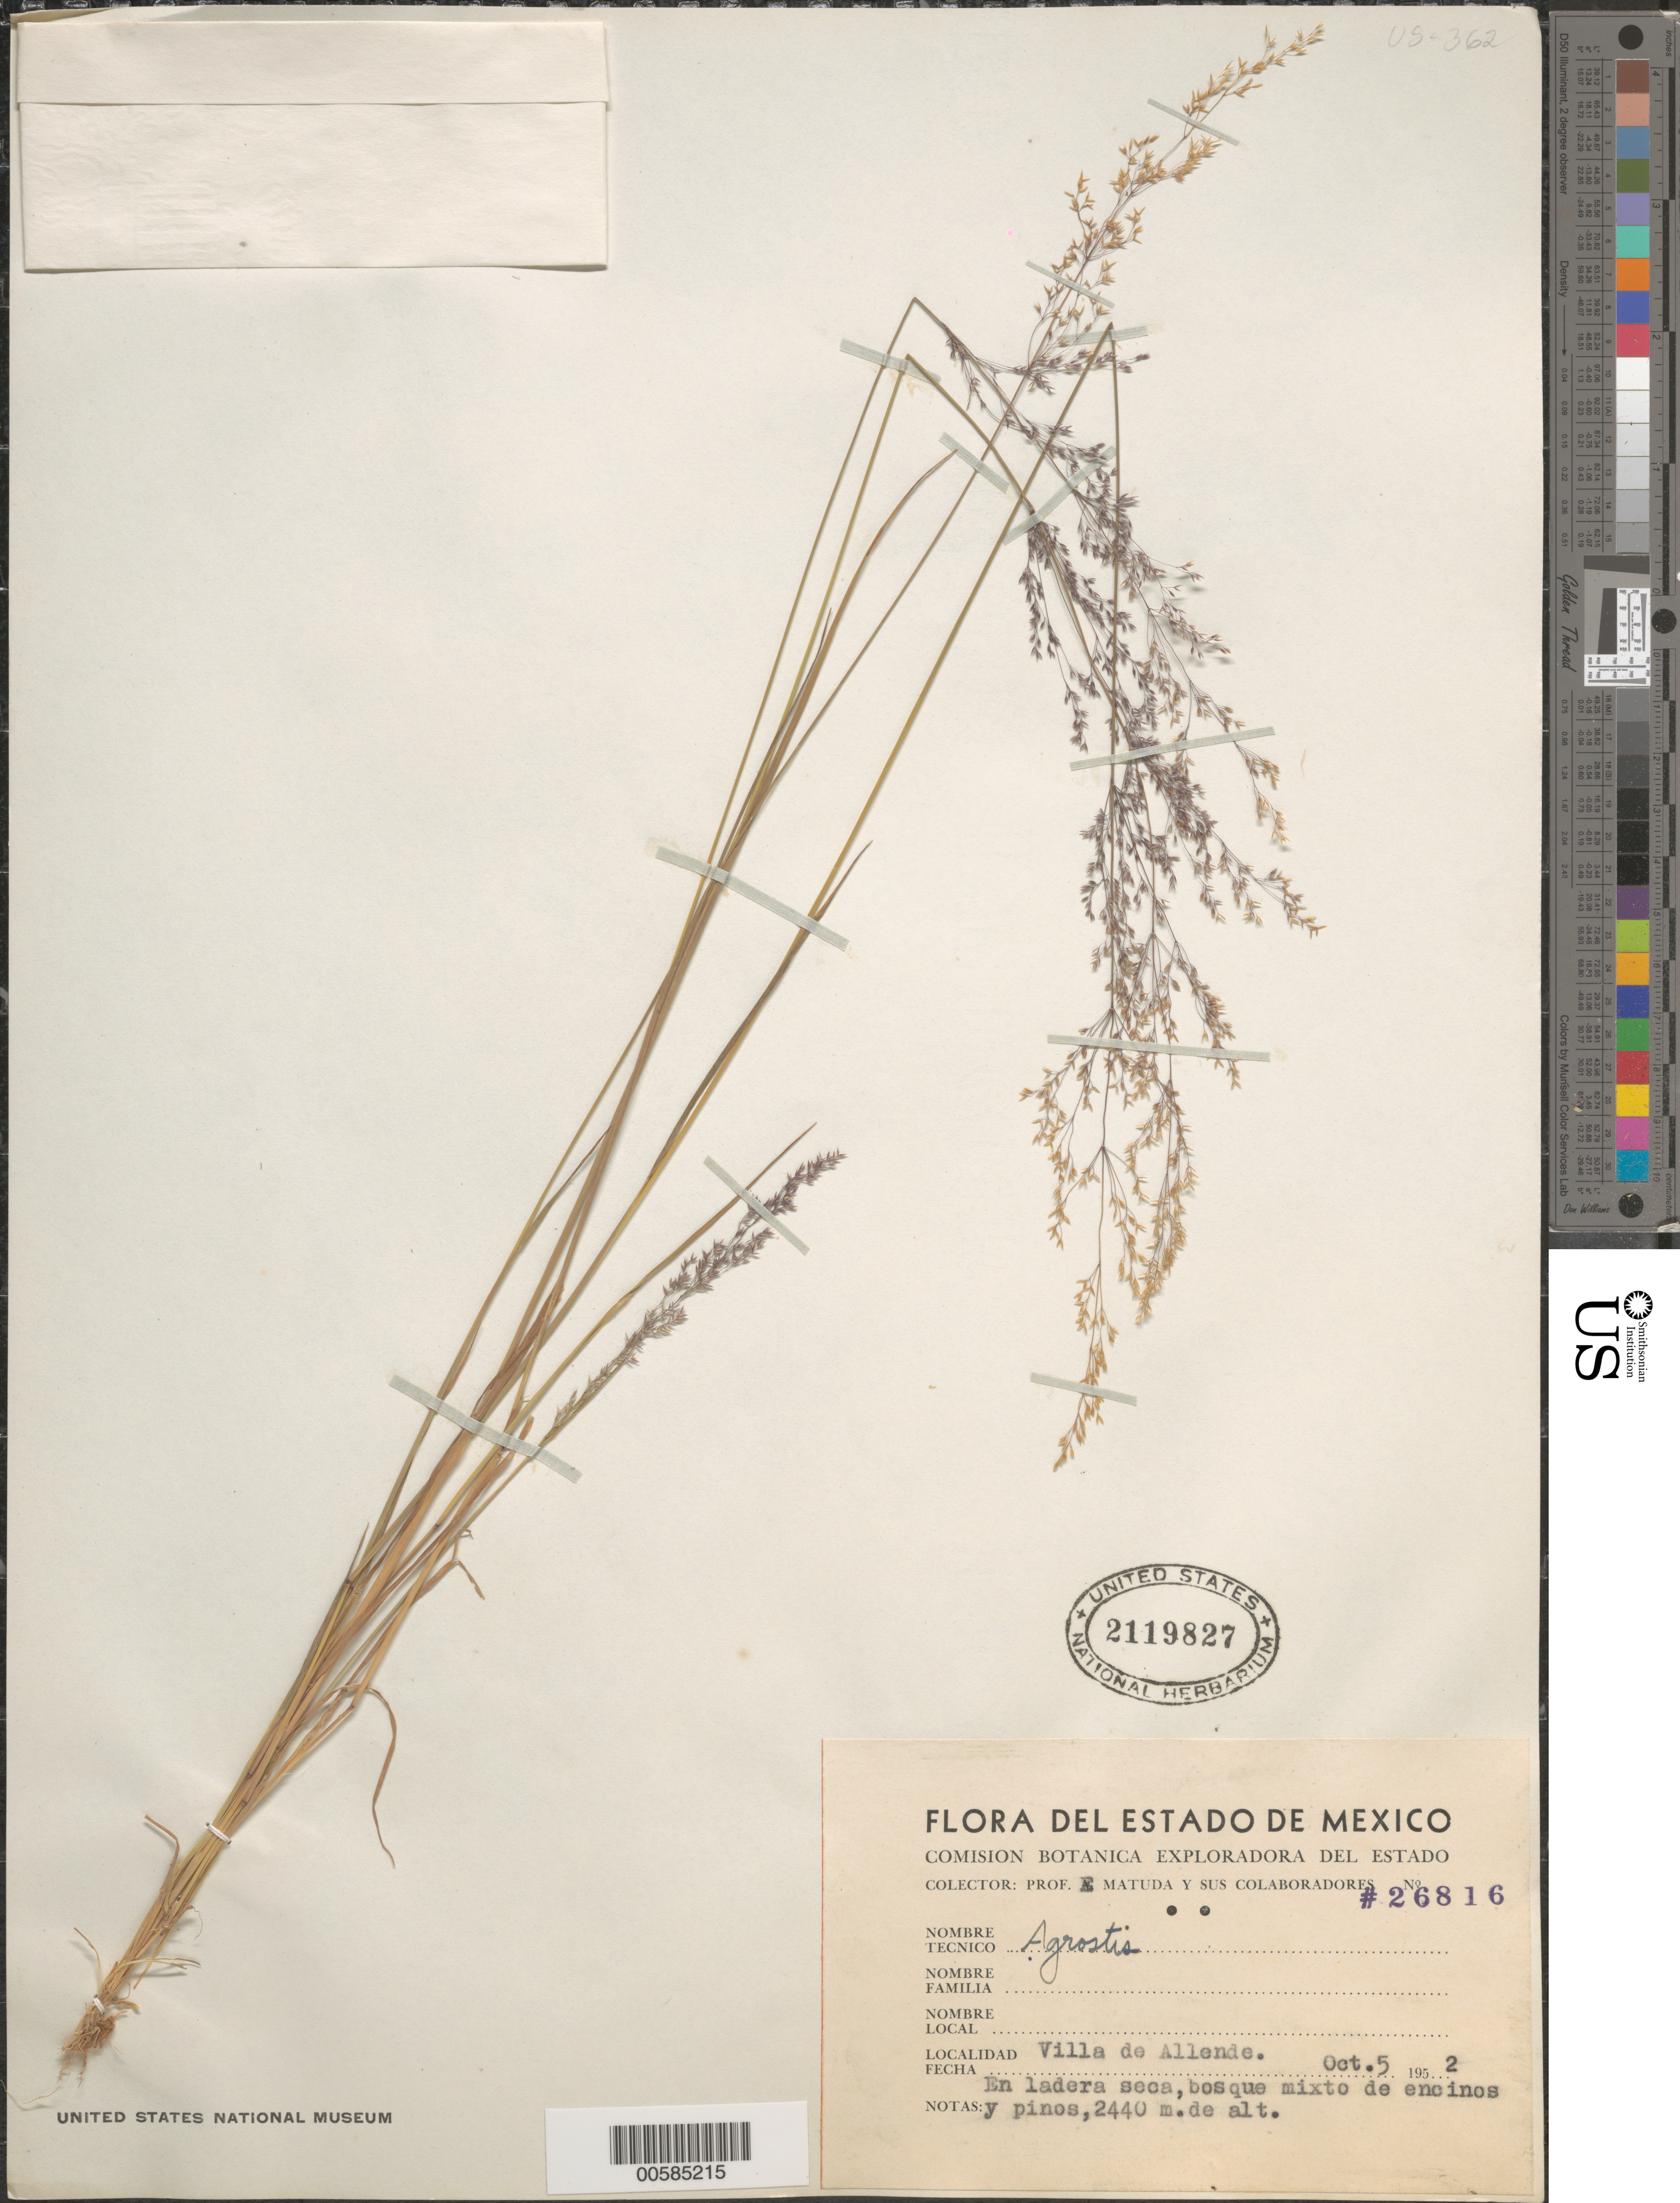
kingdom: Plantae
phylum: Tracheophyta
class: Liliopsida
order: Poales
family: Poaceae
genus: Agrostis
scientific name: Agrostis sp.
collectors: E. Matuda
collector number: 26816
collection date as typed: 5 Oct 1952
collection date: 1952-10-05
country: Mexico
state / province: México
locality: Villa de Allende.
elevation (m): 2440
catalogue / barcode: US 2119827